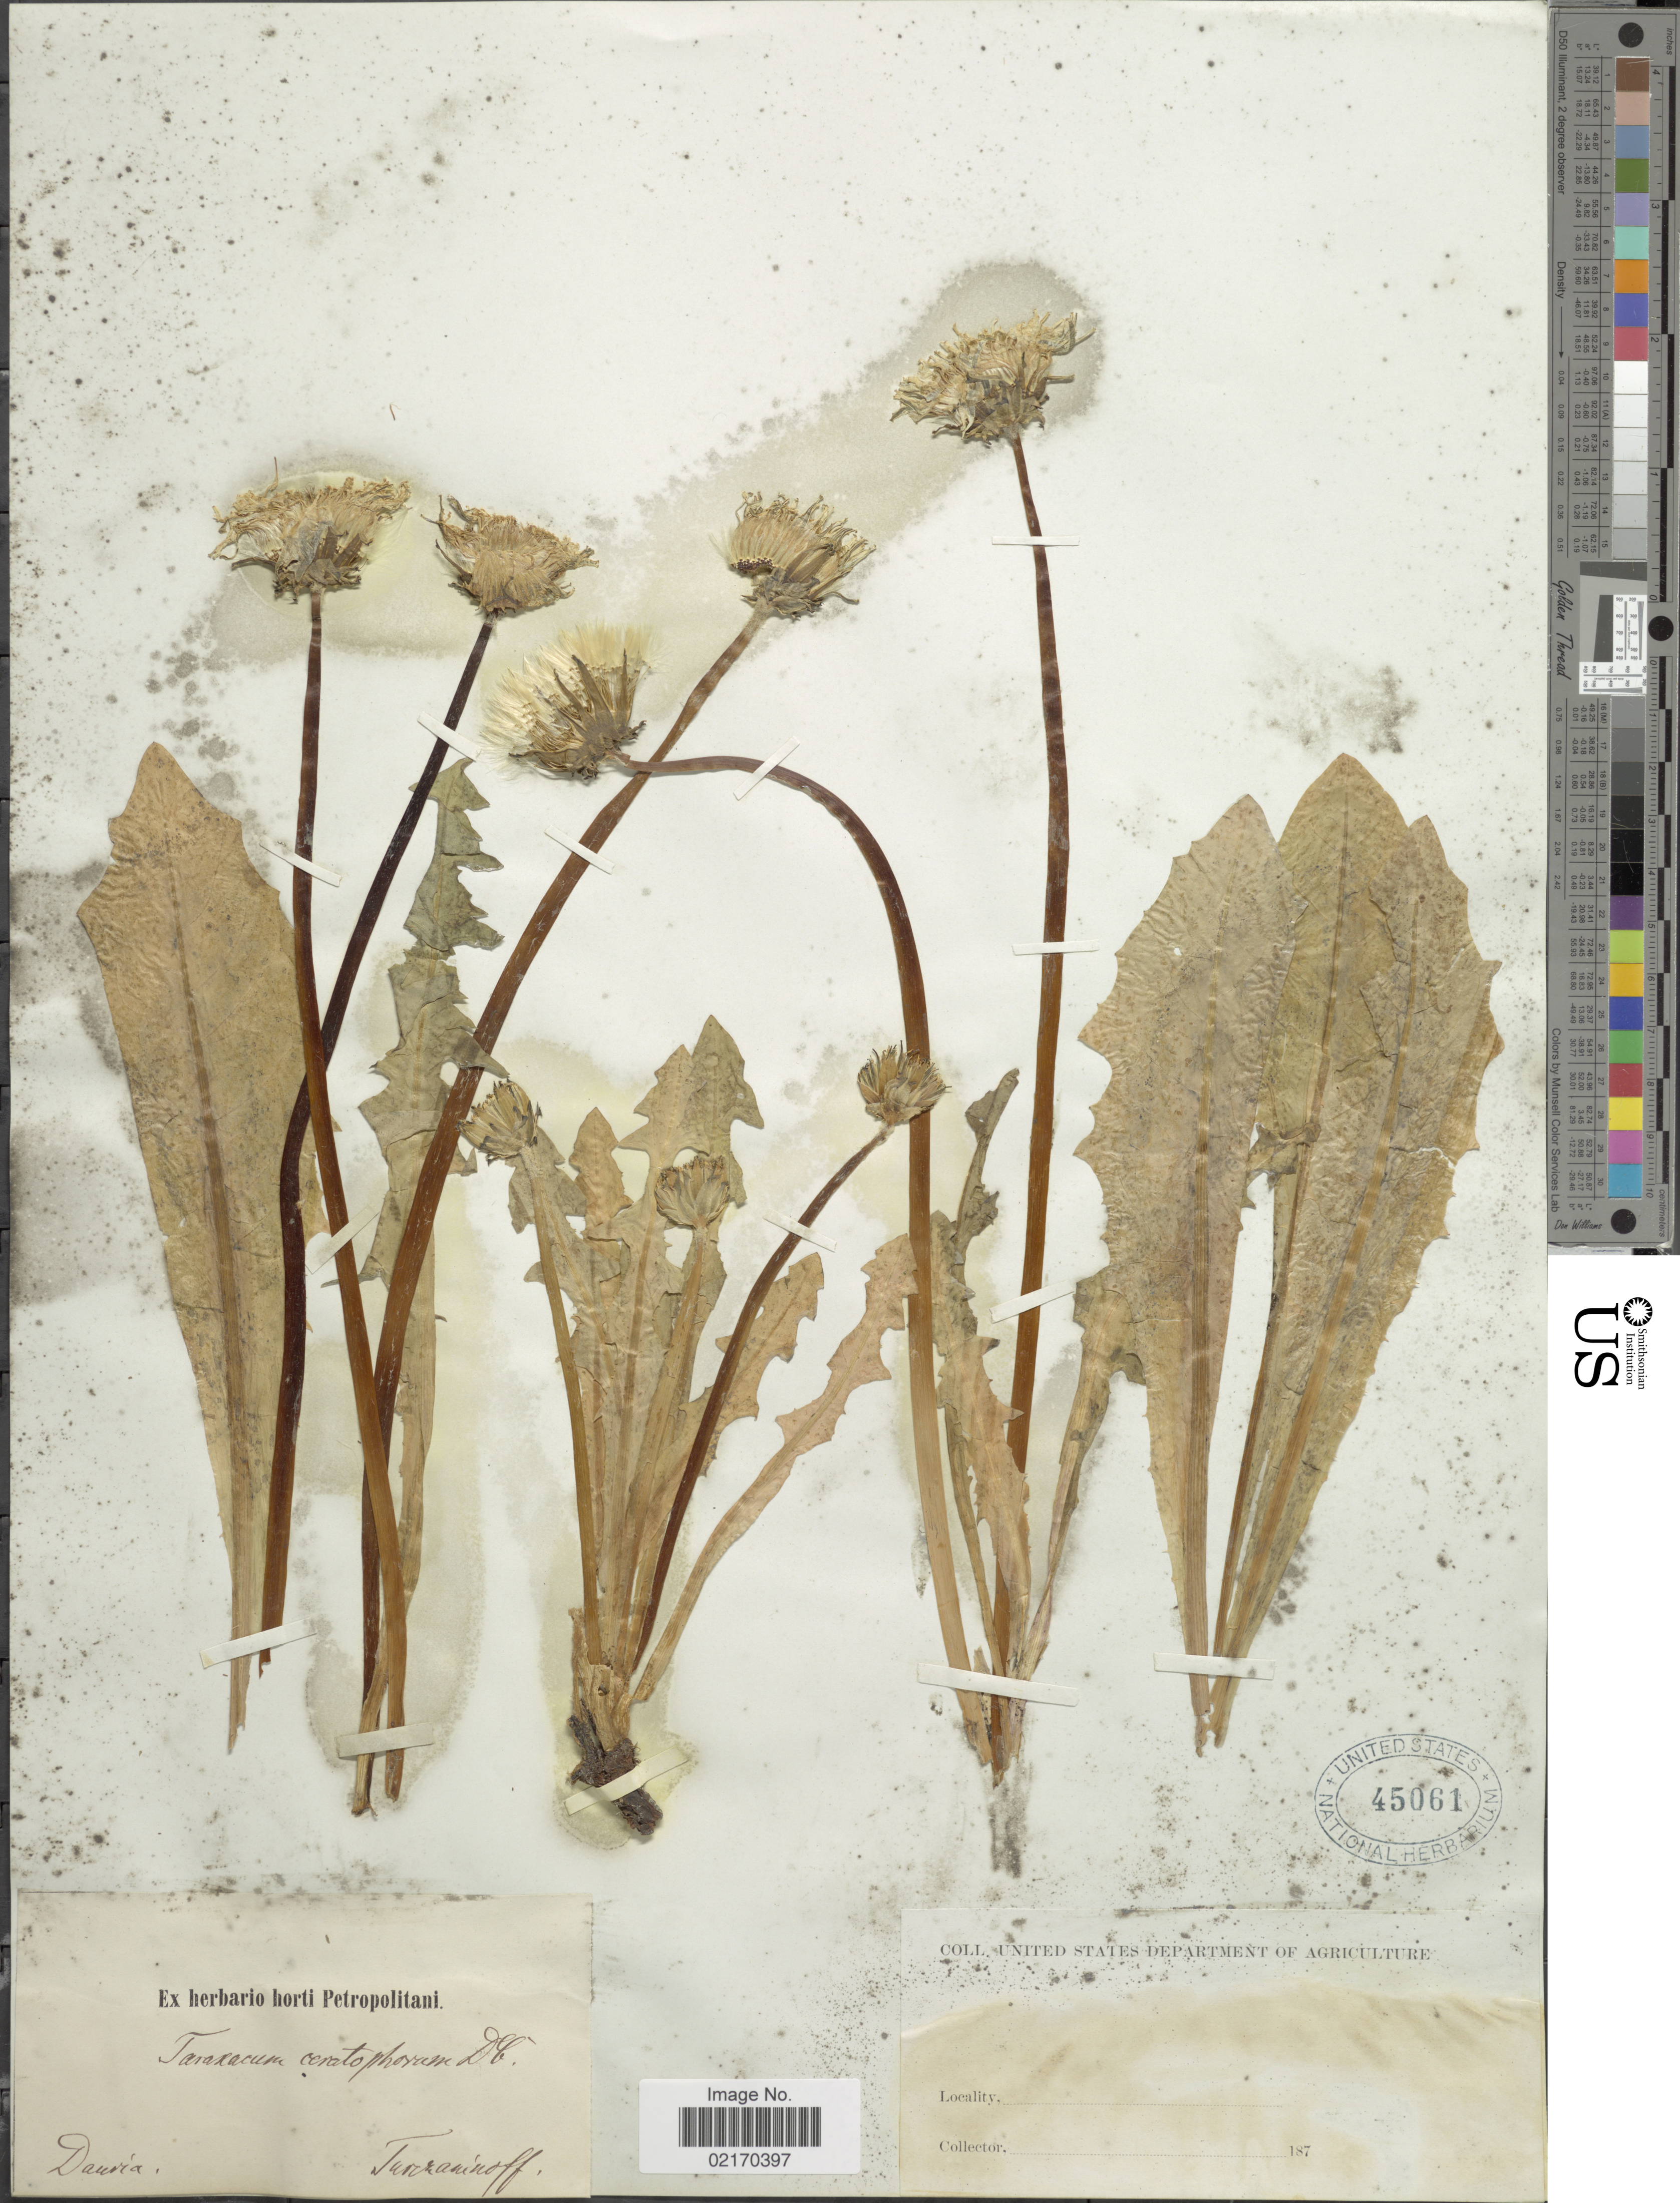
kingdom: Plantae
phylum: Tracheophyta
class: Magnoliopsida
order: Asterales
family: Asteraceae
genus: Taraxacum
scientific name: Taraxacum ceratophorum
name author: (Ledeb.) DC.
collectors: N. Turczaninow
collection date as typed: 187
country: Russian Federation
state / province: Transbaikal Territory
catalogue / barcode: US 45061